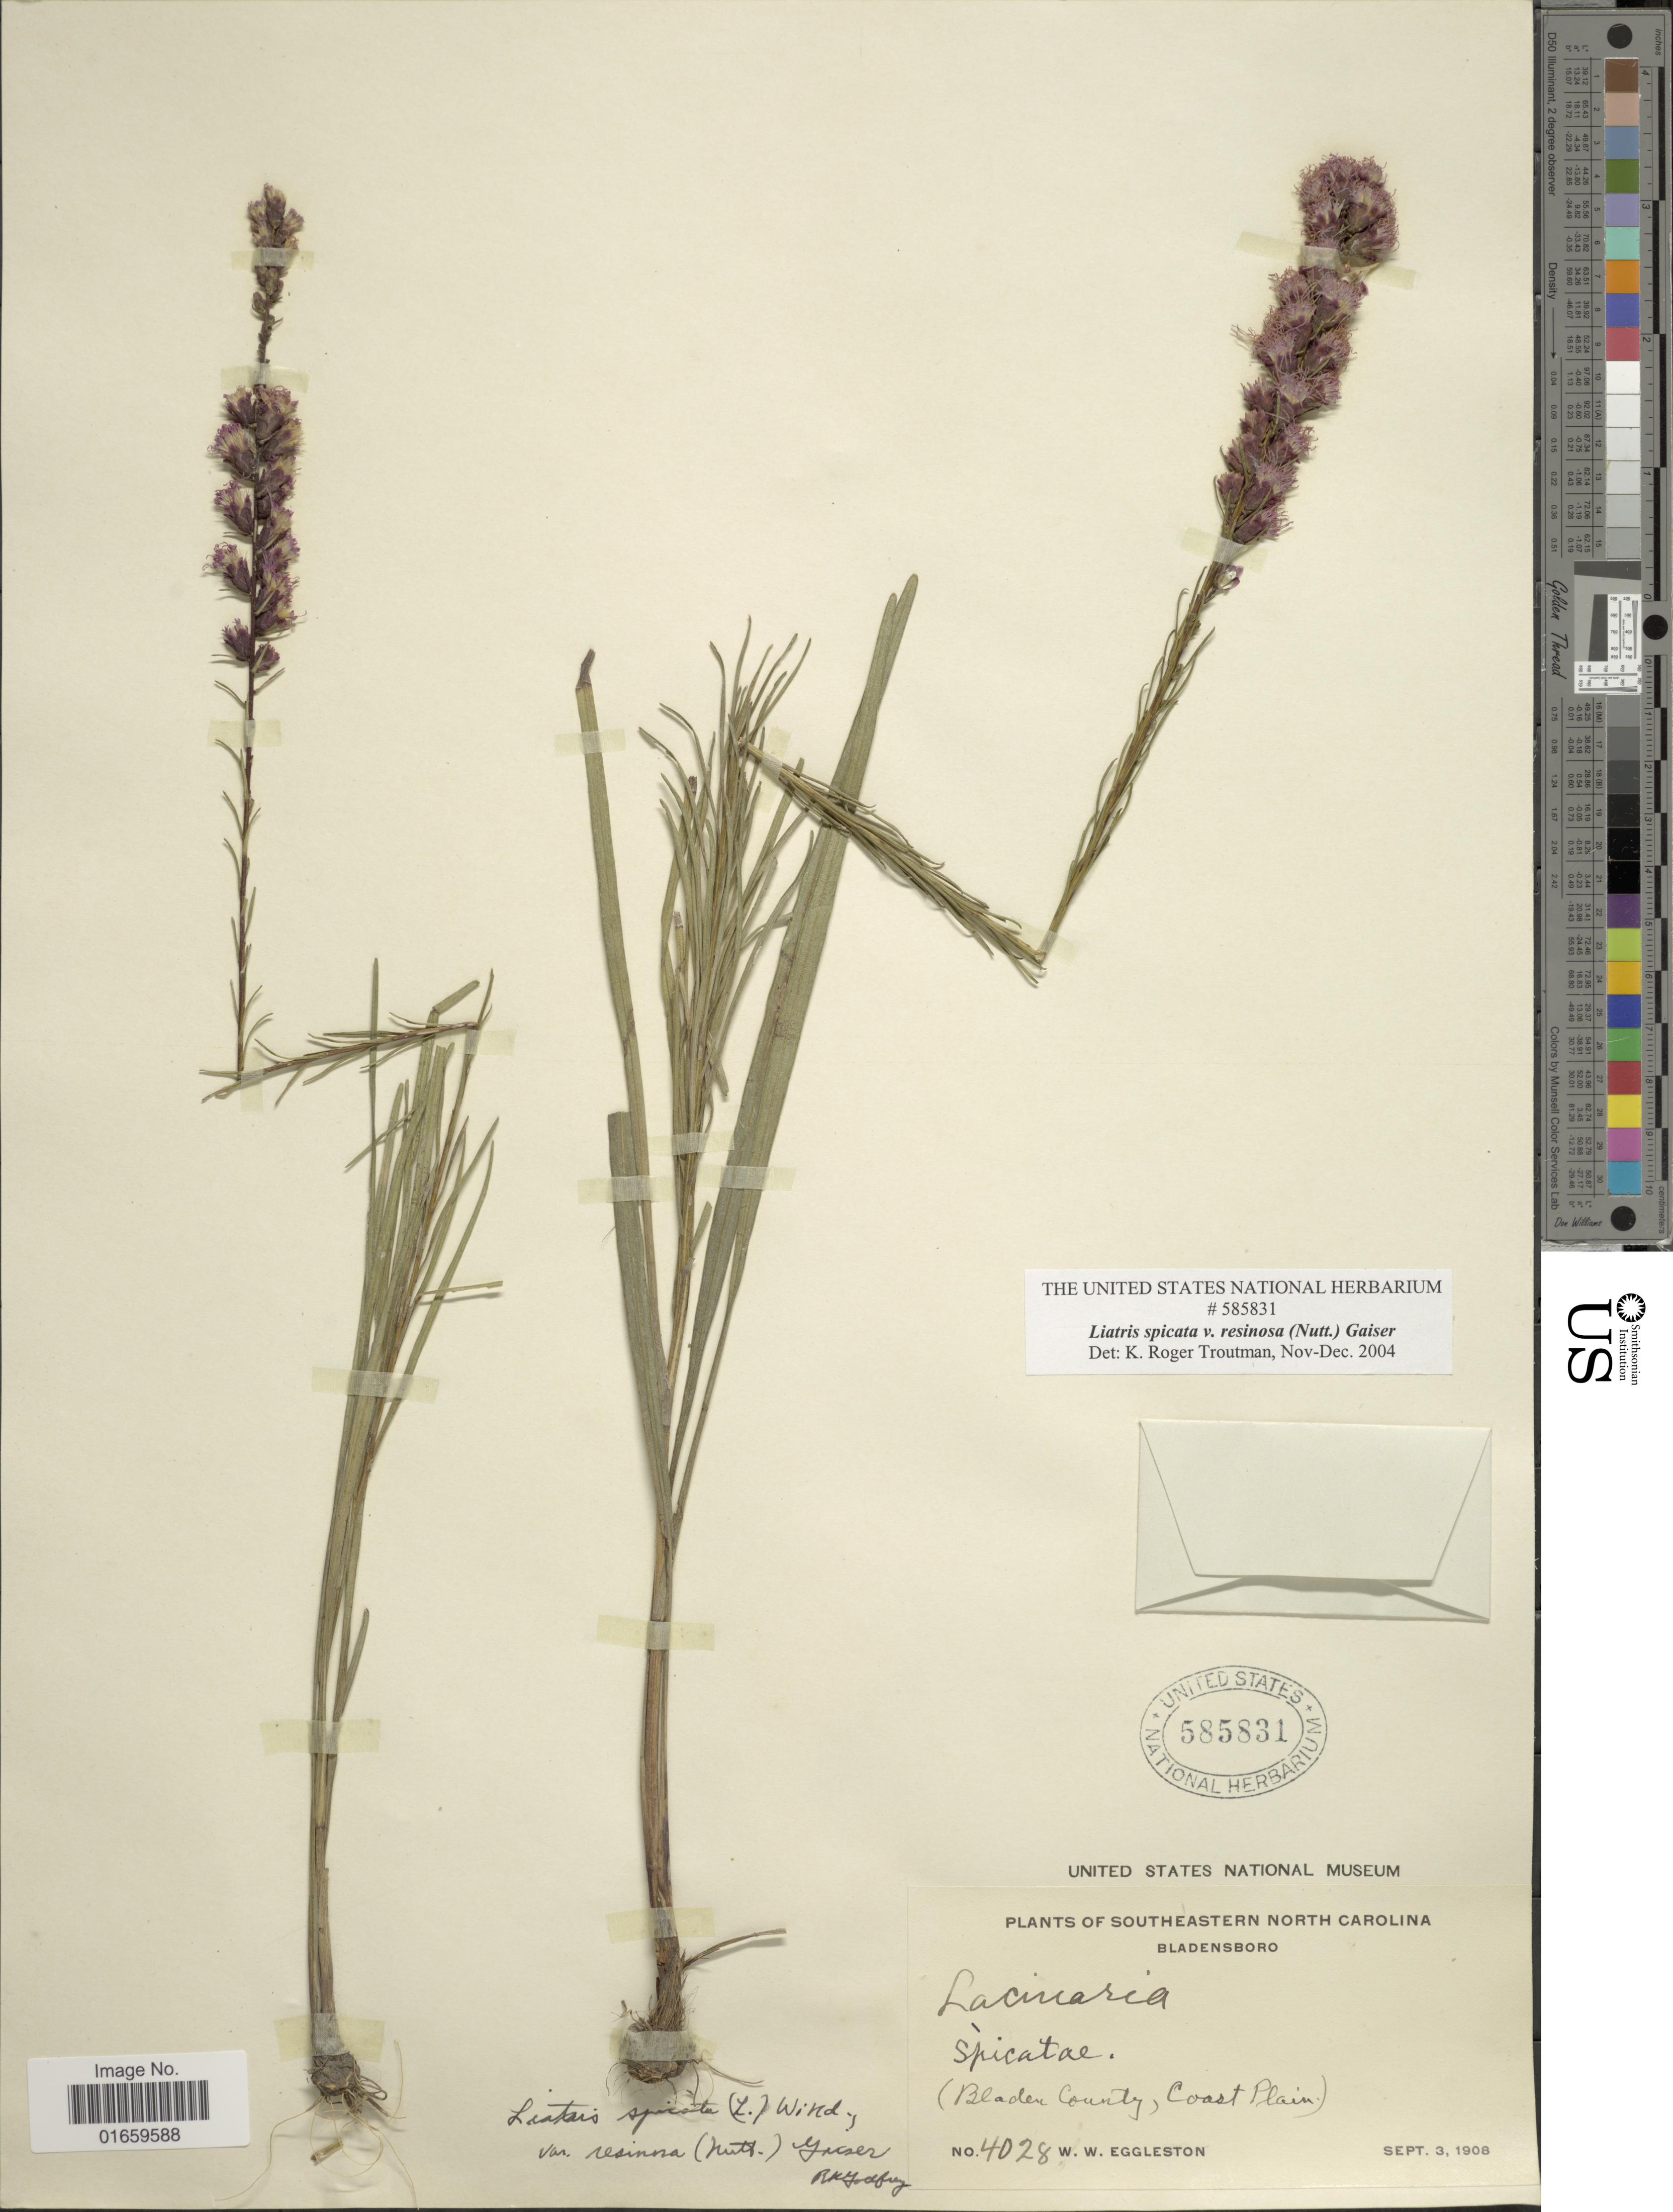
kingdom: Plantae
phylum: Tracheophyta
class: Magnoliopsida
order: Asterales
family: Asteraceae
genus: Liatris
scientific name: Liatris spicata var. resinosa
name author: (Nutt.) Gaiser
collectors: W. W. Eggleston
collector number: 4028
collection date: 1908-09-03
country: United States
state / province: North Carolina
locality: Bladensboro, Bladen Country, Coast Plain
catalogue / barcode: US 585831